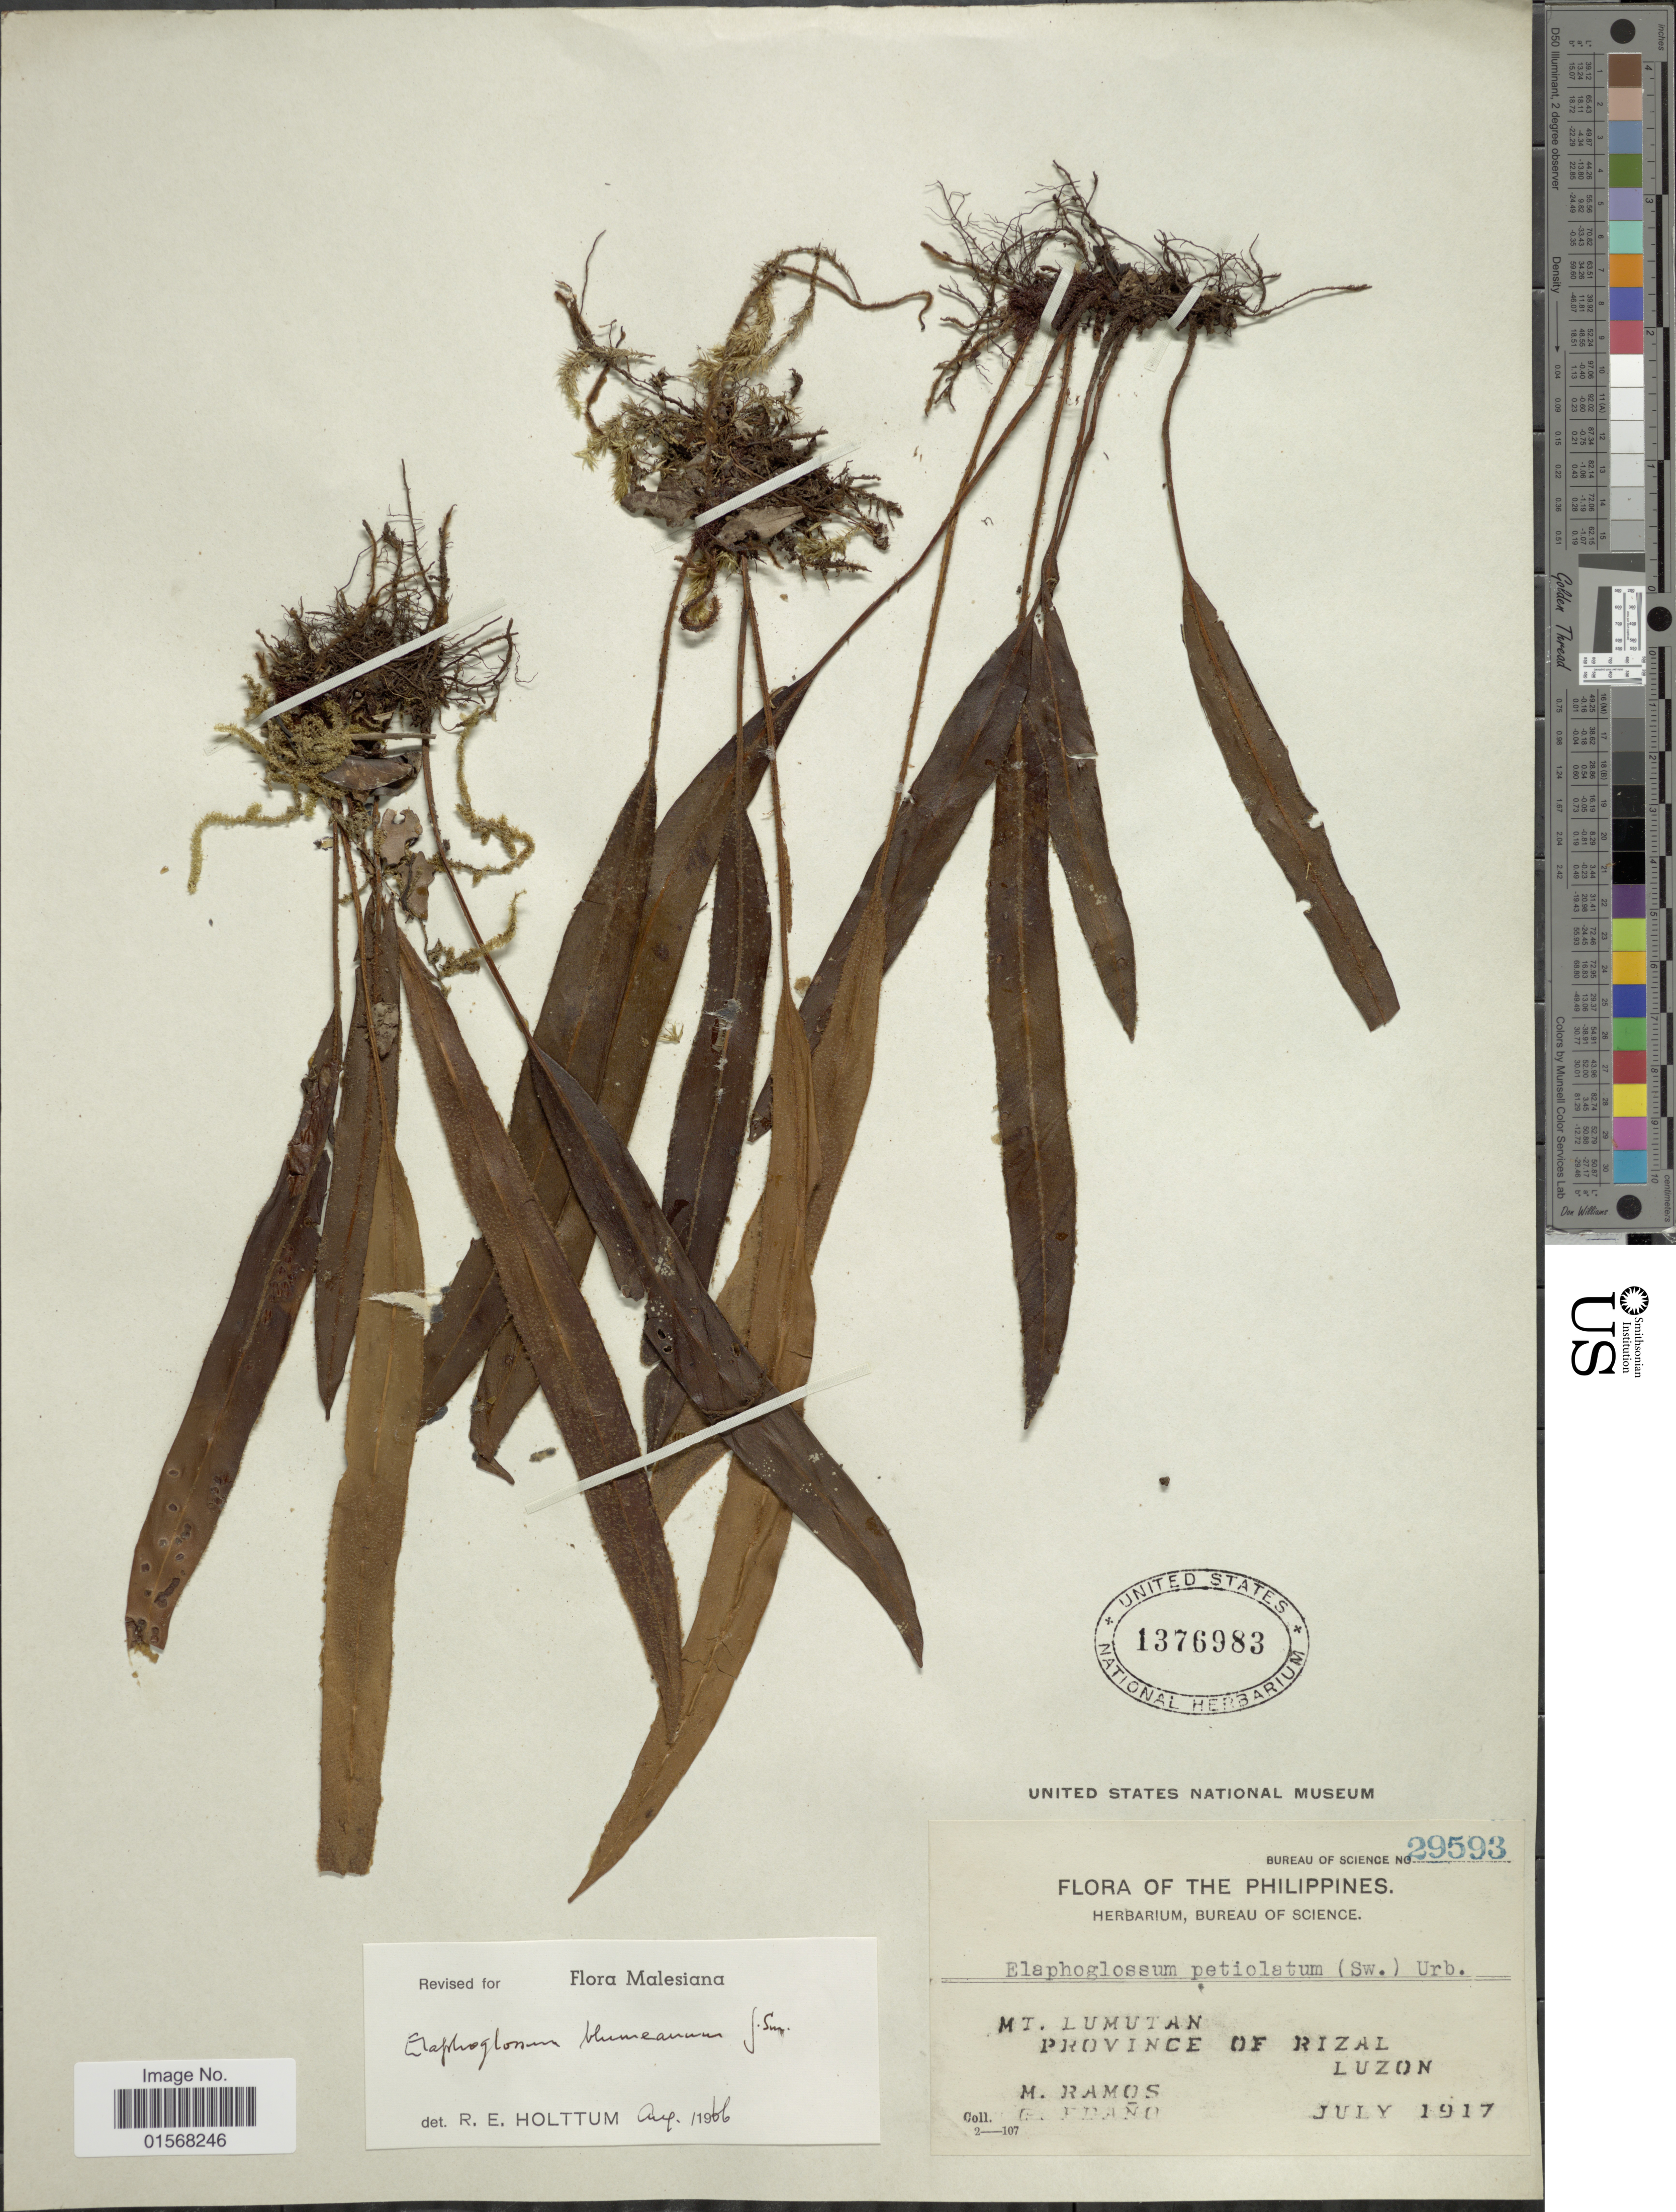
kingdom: Plantae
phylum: Tracheophyta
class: Polypodiopsida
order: Polypodiales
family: Dryopteridaceae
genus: Elaphoglossum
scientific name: Elaphoglossum blumeanum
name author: (Fée) J. Sm.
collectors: M. Ramos & G. Edaño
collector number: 29593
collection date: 1917-07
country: Philippines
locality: Mt. Lumutan, Province of Rizal, Luzon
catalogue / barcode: US 1376983